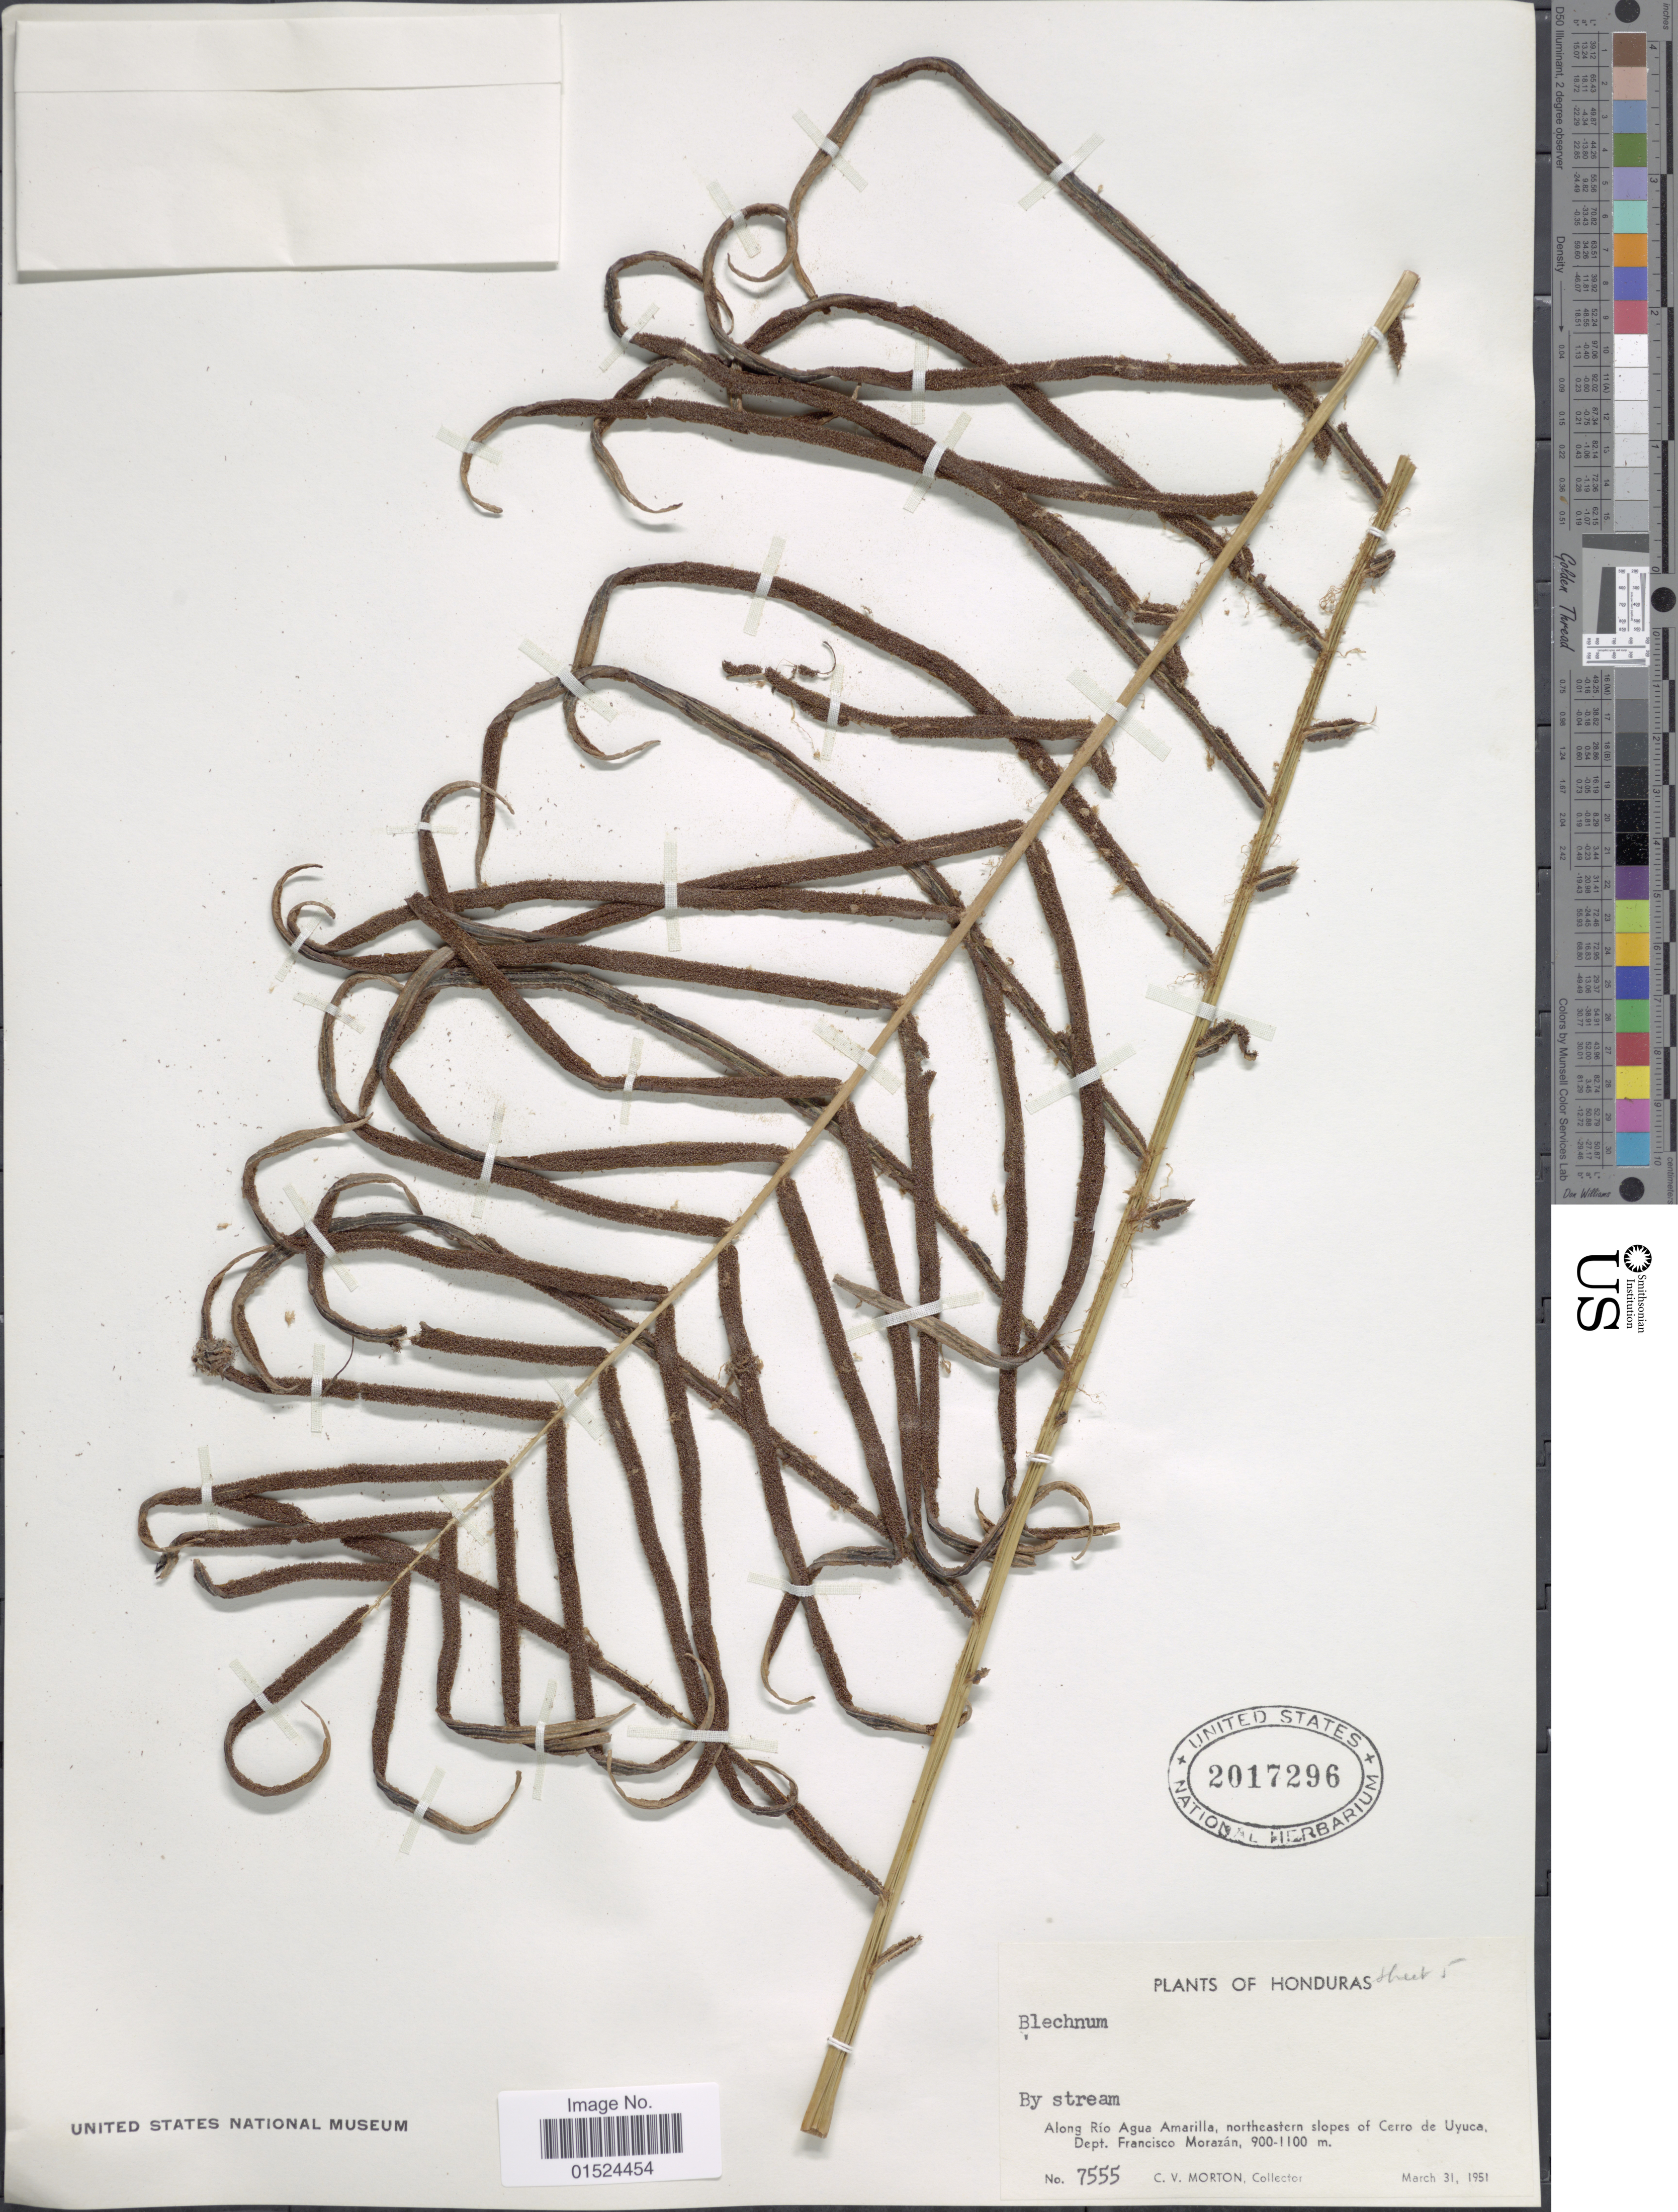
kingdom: Plantae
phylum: Tracheophyta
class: Polypodiopsida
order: Polypodiales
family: Blechnaceae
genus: Blechnum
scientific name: Blechnum schiedeanum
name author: (Schltdl. ex C. Presl) Hieron.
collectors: C. V. Morton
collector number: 7555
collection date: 1951-03-31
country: Honduras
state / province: Fco. Morazán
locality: Along Río Agua Amarilla, northeastern slopes of Cerro de Uyuca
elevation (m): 900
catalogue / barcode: US 2017296